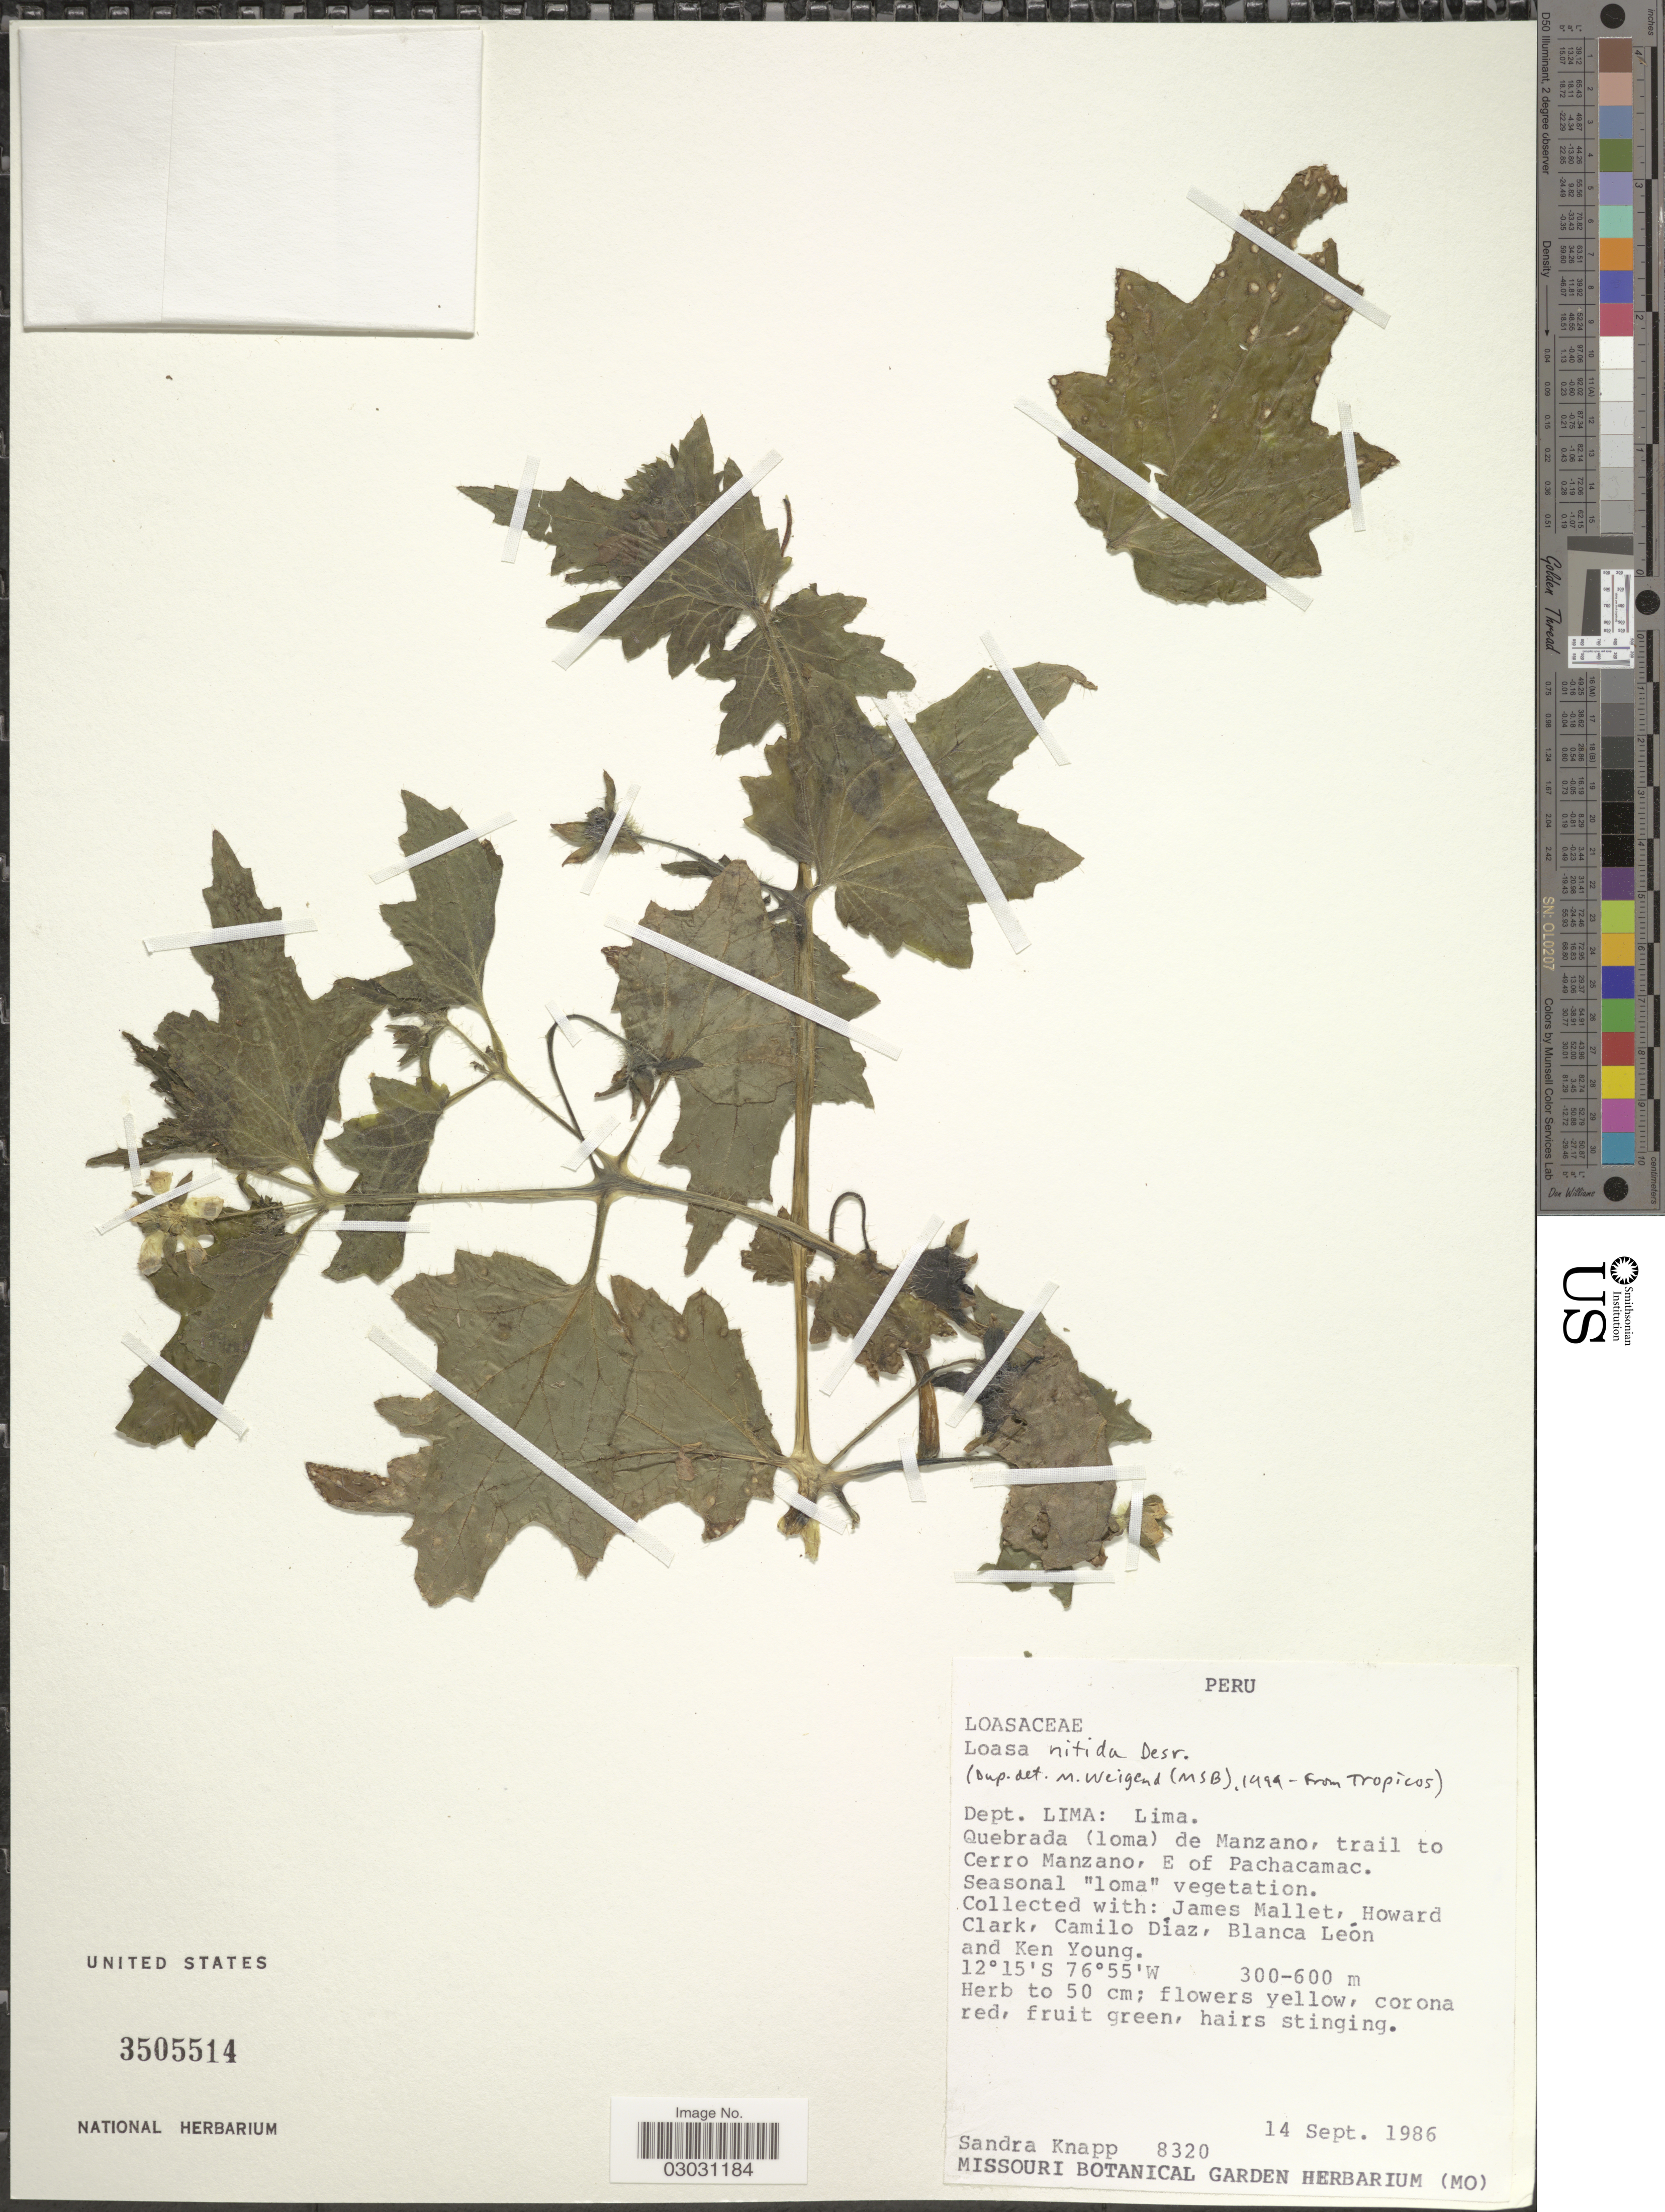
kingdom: Plantae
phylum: Tracheophyta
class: Magnoliopsida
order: Cornales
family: Loasaceae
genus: Loasa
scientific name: Loasa nitida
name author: Desr.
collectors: S. Knapp, J. Mallet, H. L. Clark, C. Díaz & et al.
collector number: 8320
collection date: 1986-09-14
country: Peru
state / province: Lima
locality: Dept. Lima: Lima. Quebrada (loma) de Manzano, trail to Cerro Manzano, E of Pachacamac.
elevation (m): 300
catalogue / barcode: US 3505514